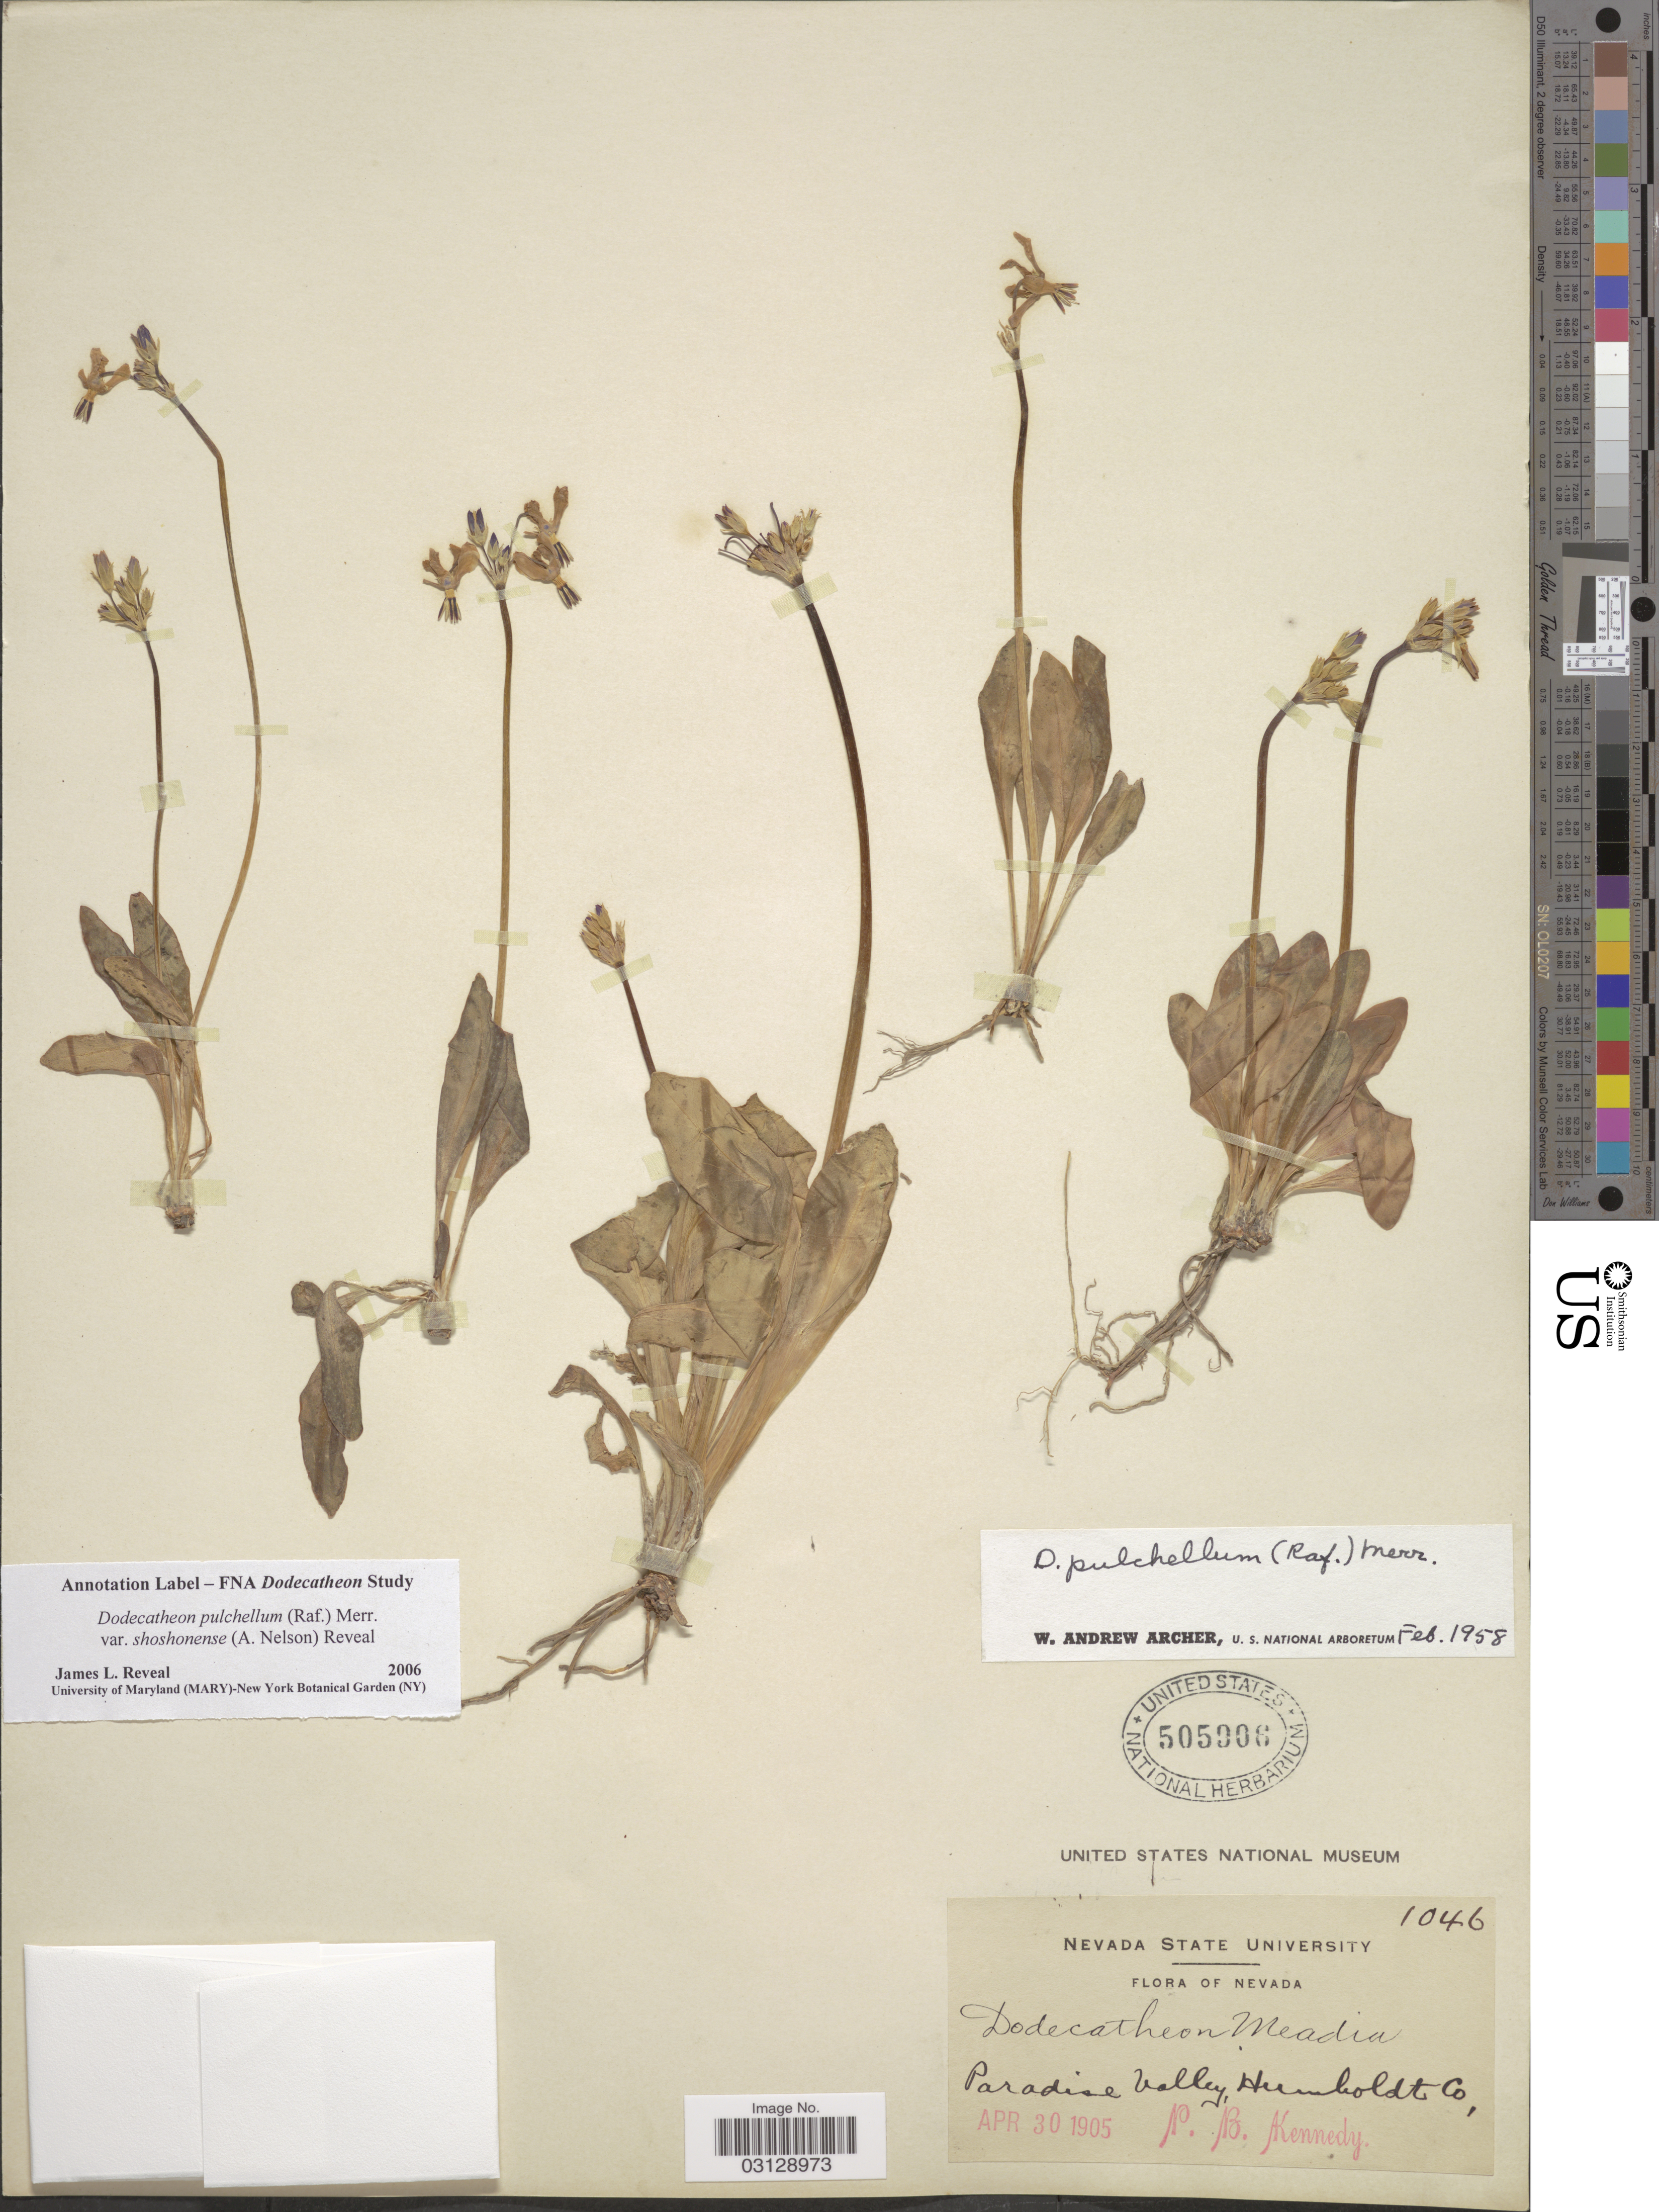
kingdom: Plantae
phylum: Tracheophyta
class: Magnoliopsida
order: Ericales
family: Primulaceae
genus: Dodecatheon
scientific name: Dodecatheon pulchellum var. shoshonense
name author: (A. Nelson) Reveal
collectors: P. B. Kennedy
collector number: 1046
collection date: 1905-04-30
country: United States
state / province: Nevada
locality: Paradise Valley, Humboldt Co.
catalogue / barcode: US 505906